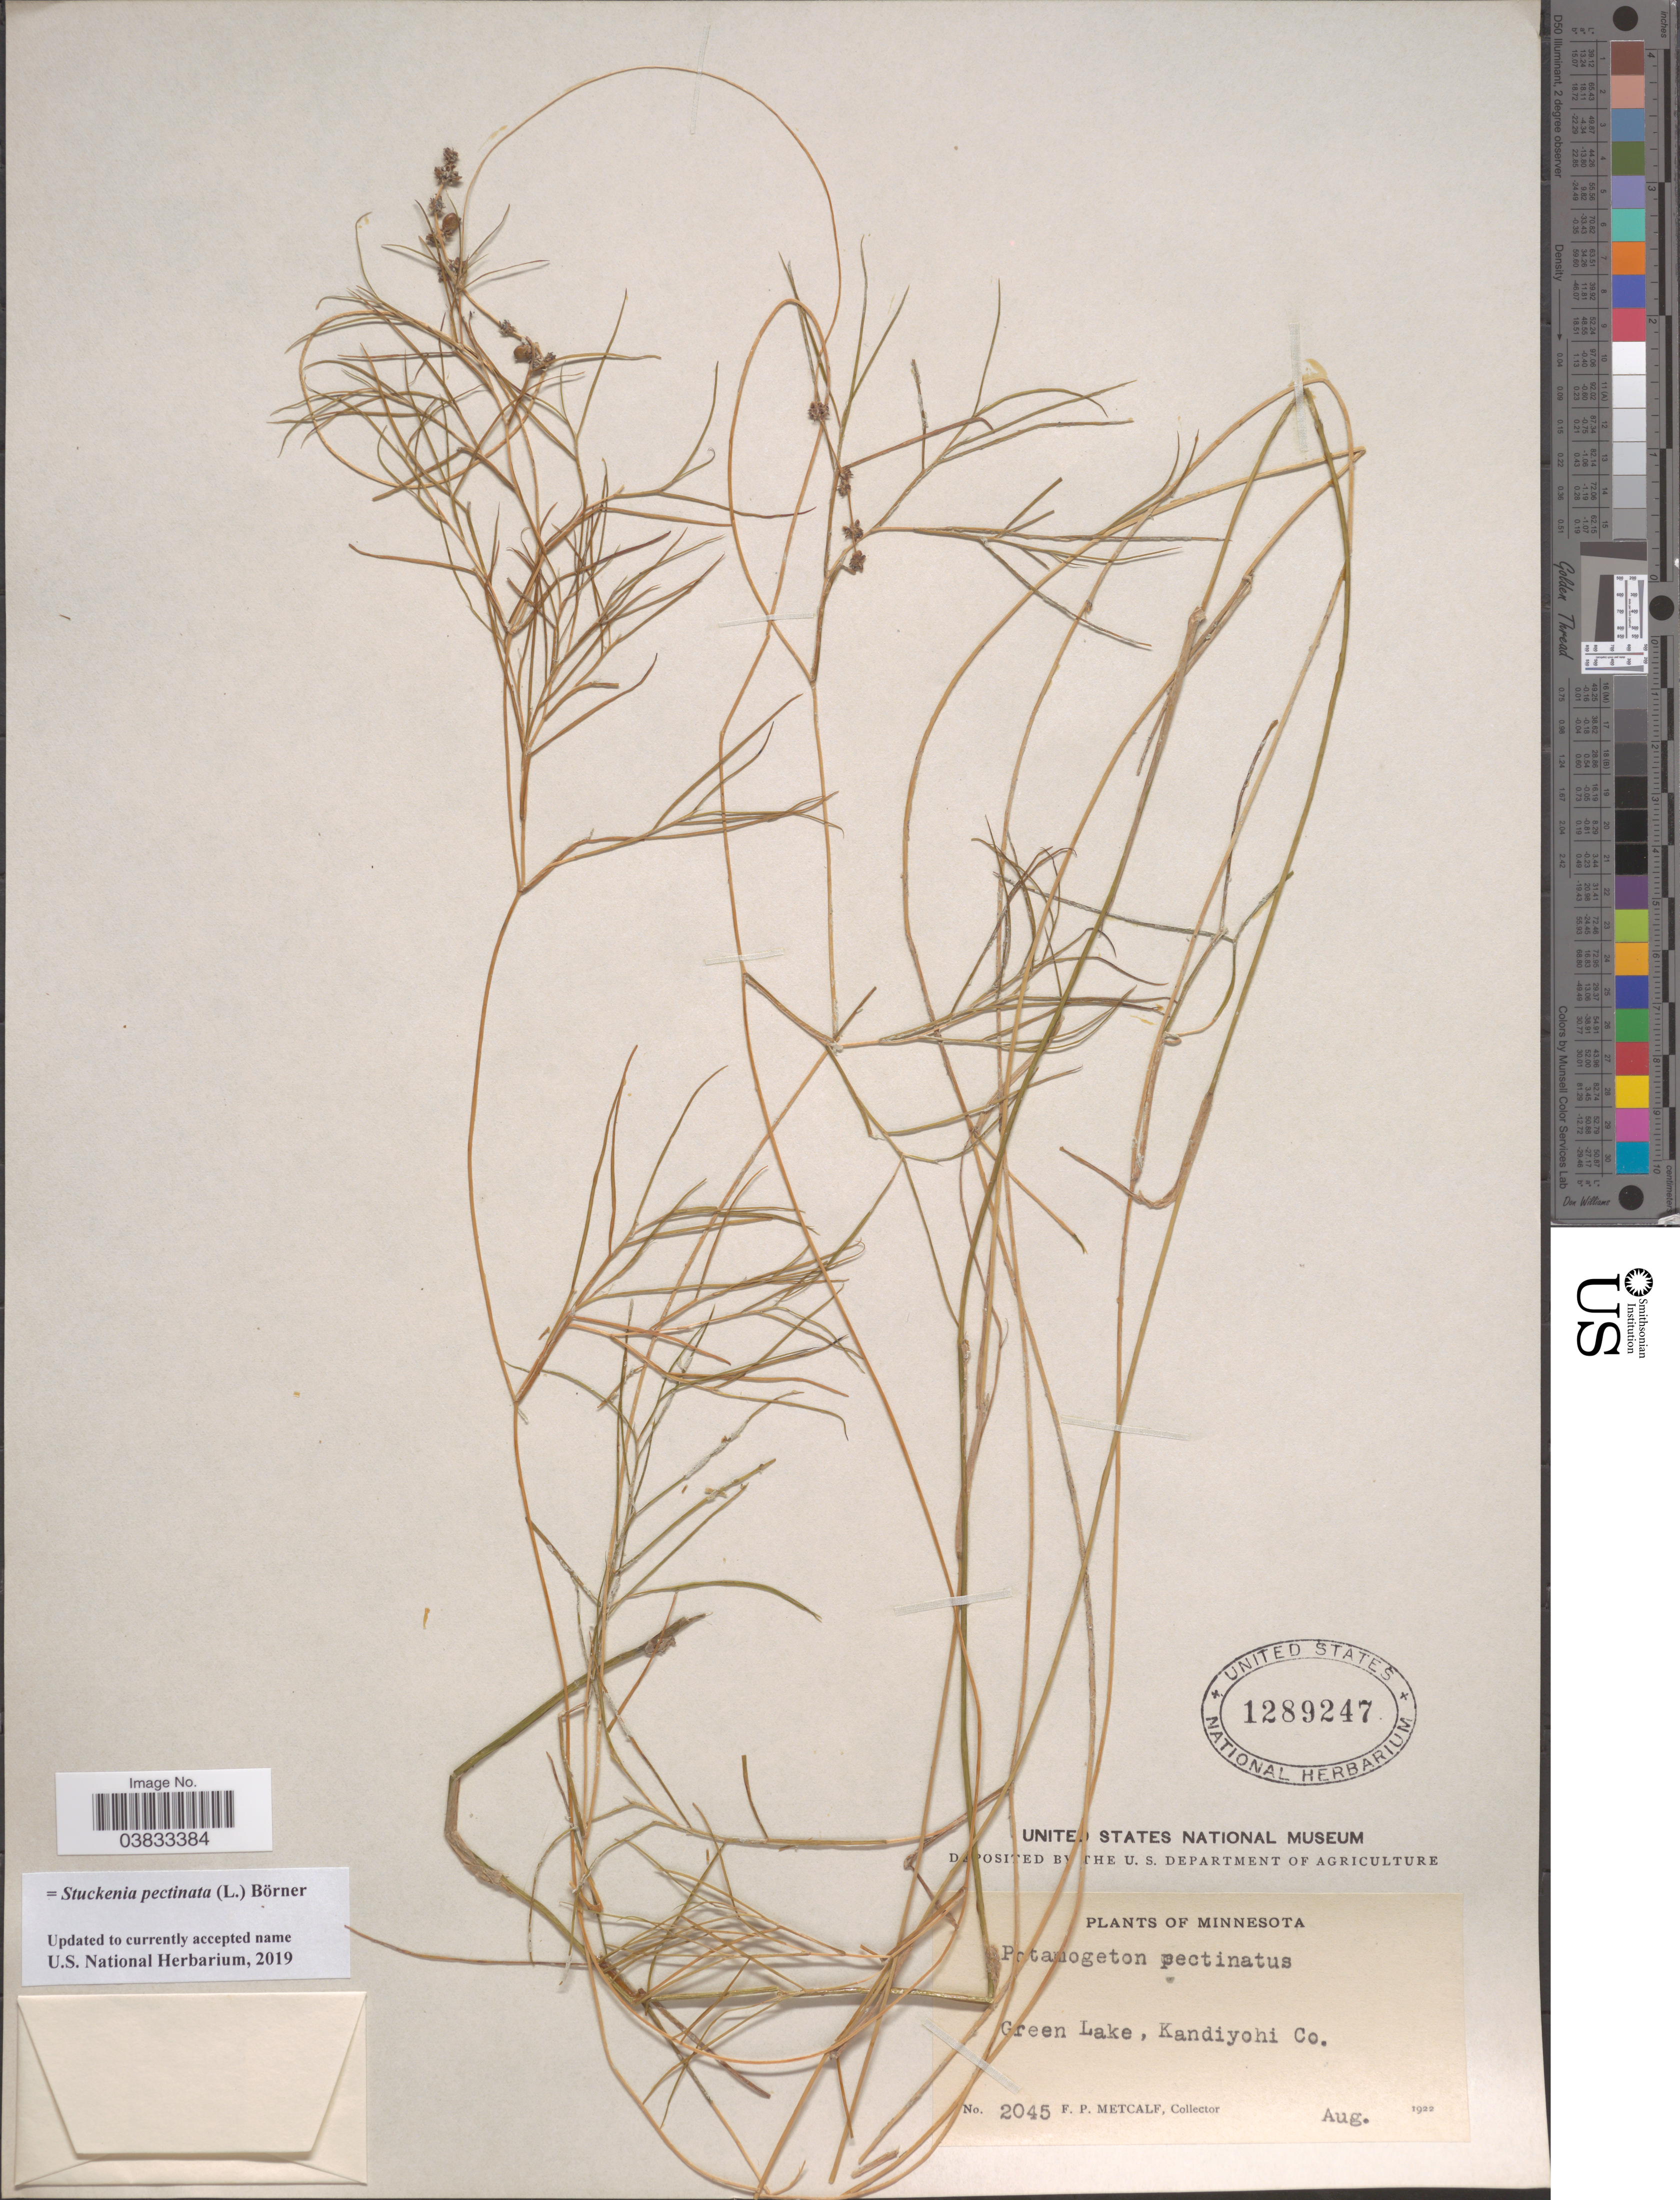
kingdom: Plantae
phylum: Tracheophyta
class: Liliopsida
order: Alismatales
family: Potamogetonaceae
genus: Stuckenia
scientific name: Stuckenia pectinata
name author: (L.) Börner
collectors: F. Metcalf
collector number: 2045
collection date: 1922-08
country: United States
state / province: Minnesota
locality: Green Lake, Kandiyohi Co.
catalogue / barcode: US 1289247